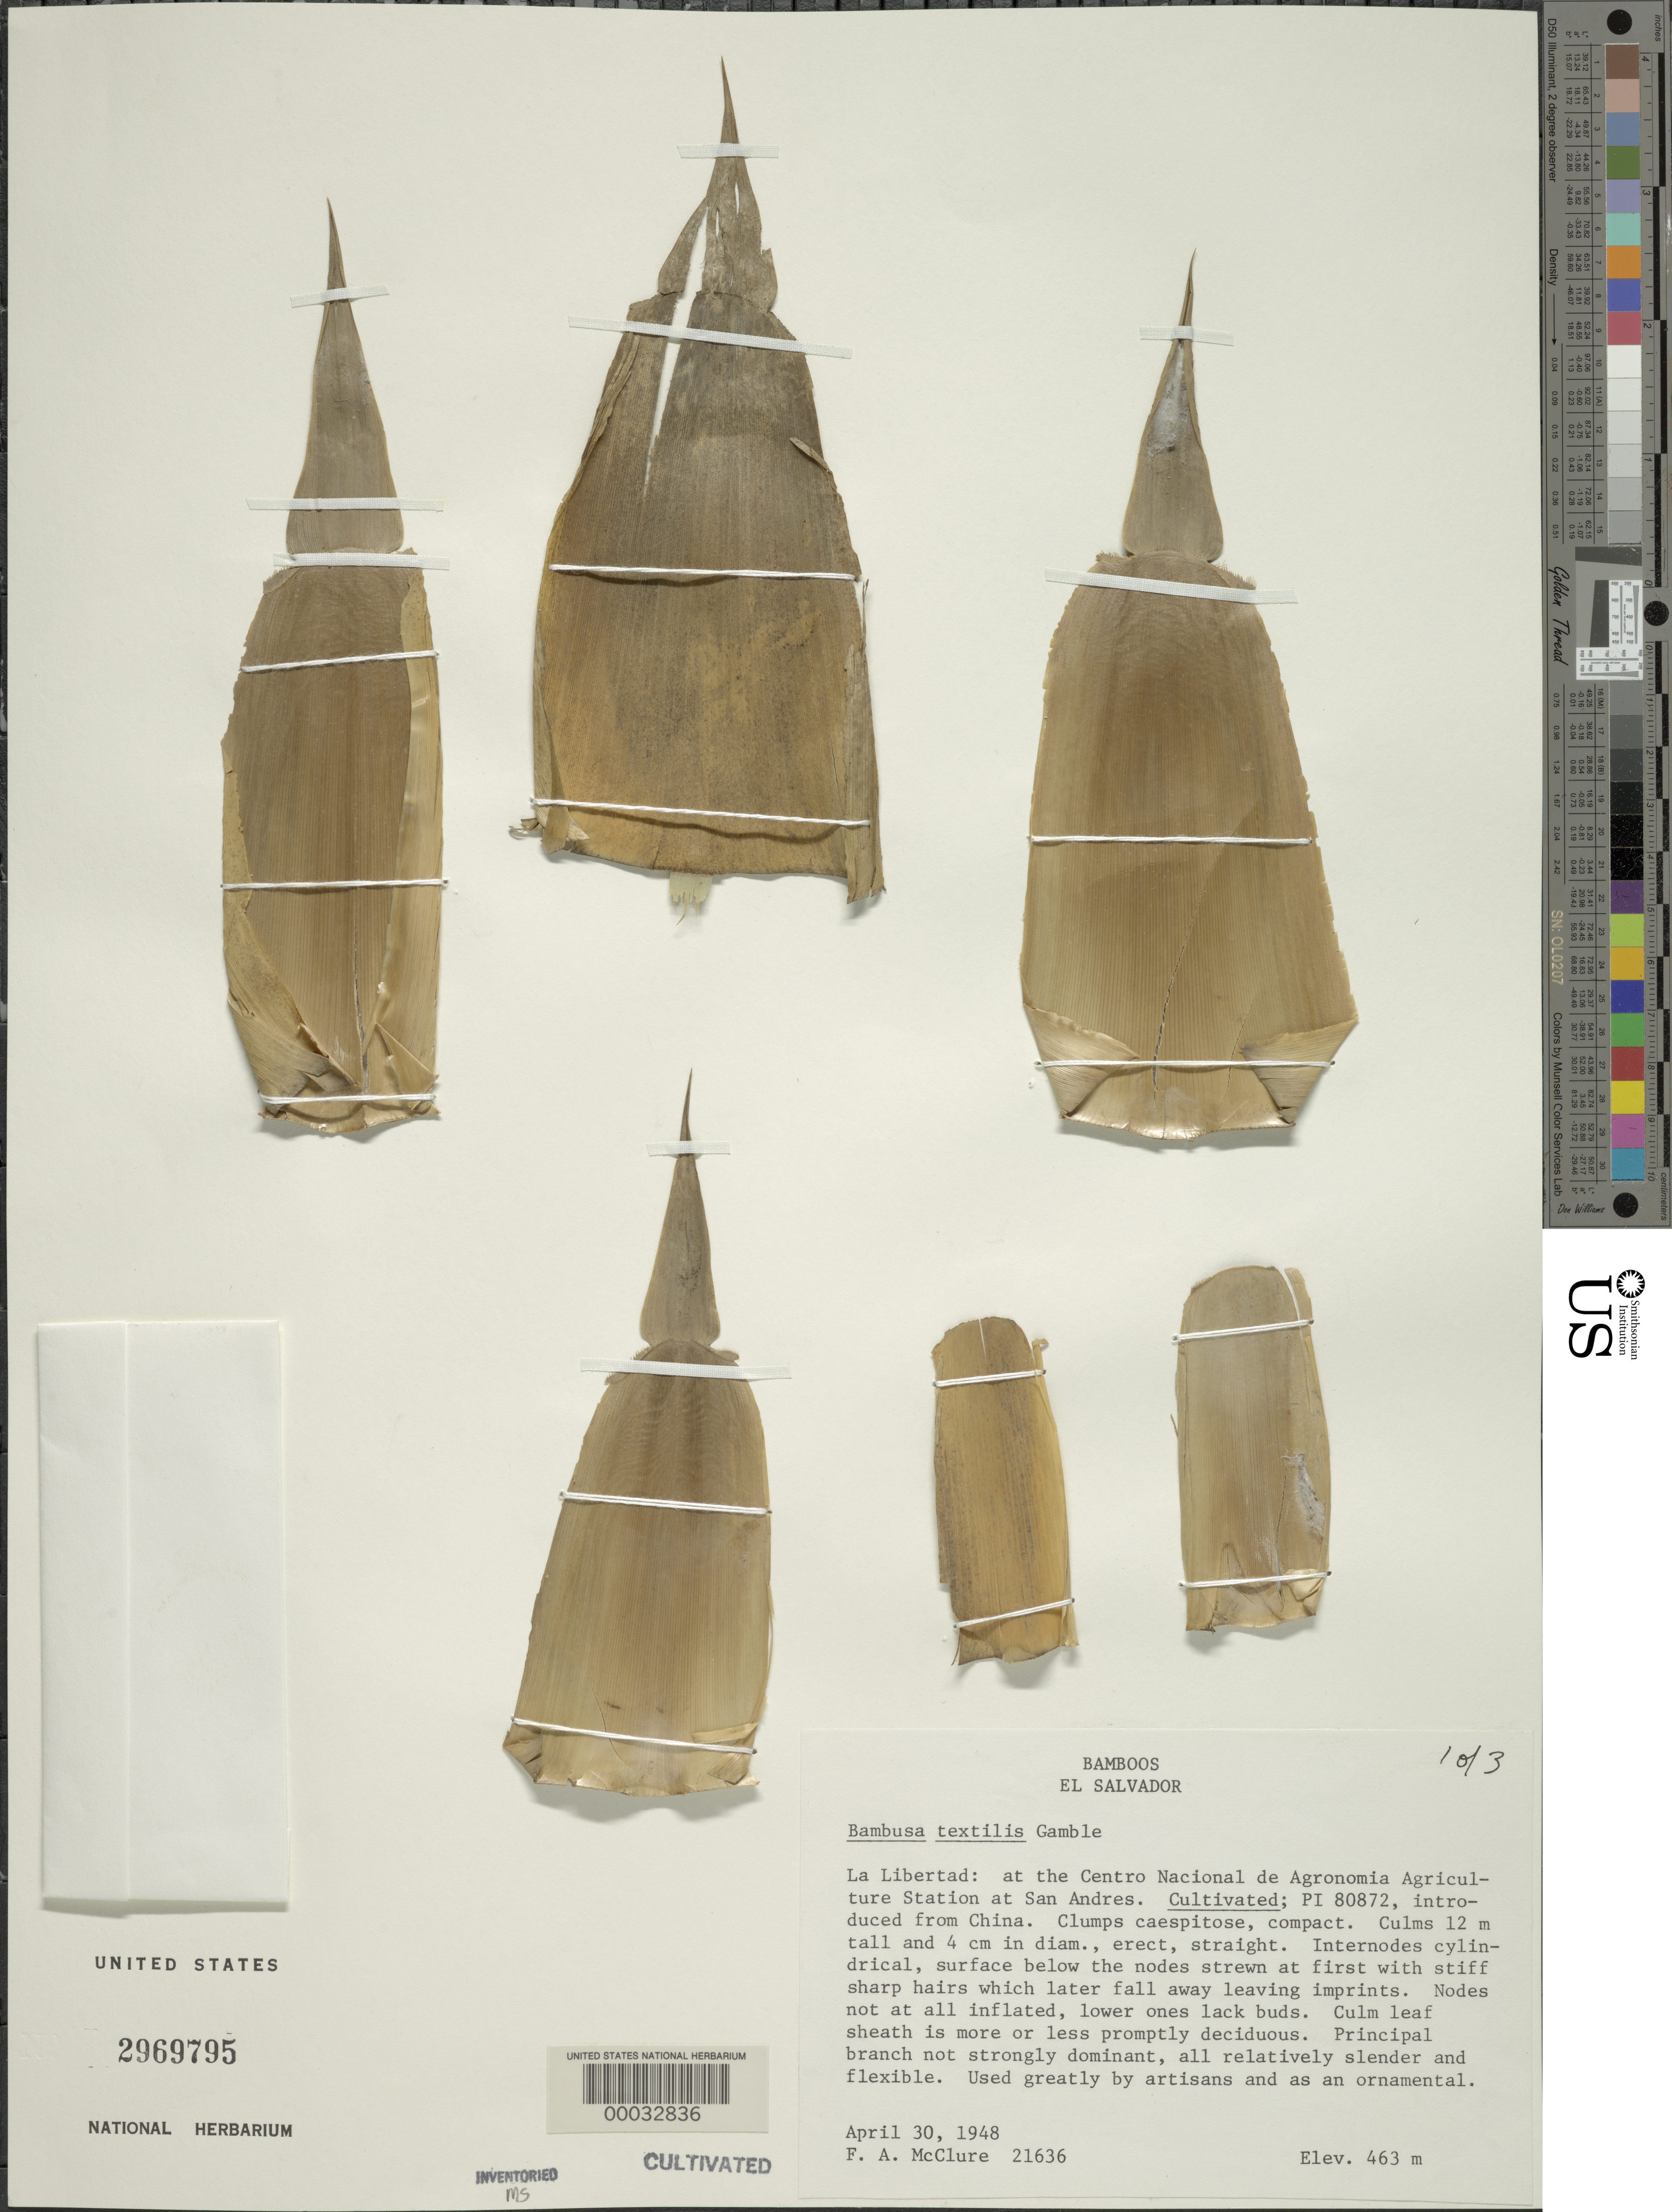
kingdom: Plantae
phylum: Tracheophyta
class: Liliopsida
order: Poales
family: Poaceae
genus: Bambusa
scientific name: Bambusa textilis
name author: McClure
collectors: F. A. McClure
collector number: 21636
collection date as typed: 30 Apr 1948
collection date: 1948-04-30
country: El Salvador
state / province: La Libertad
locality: Centro nacional de argonomia agrculture station-san andres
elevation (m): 463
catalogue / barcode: US 2969795